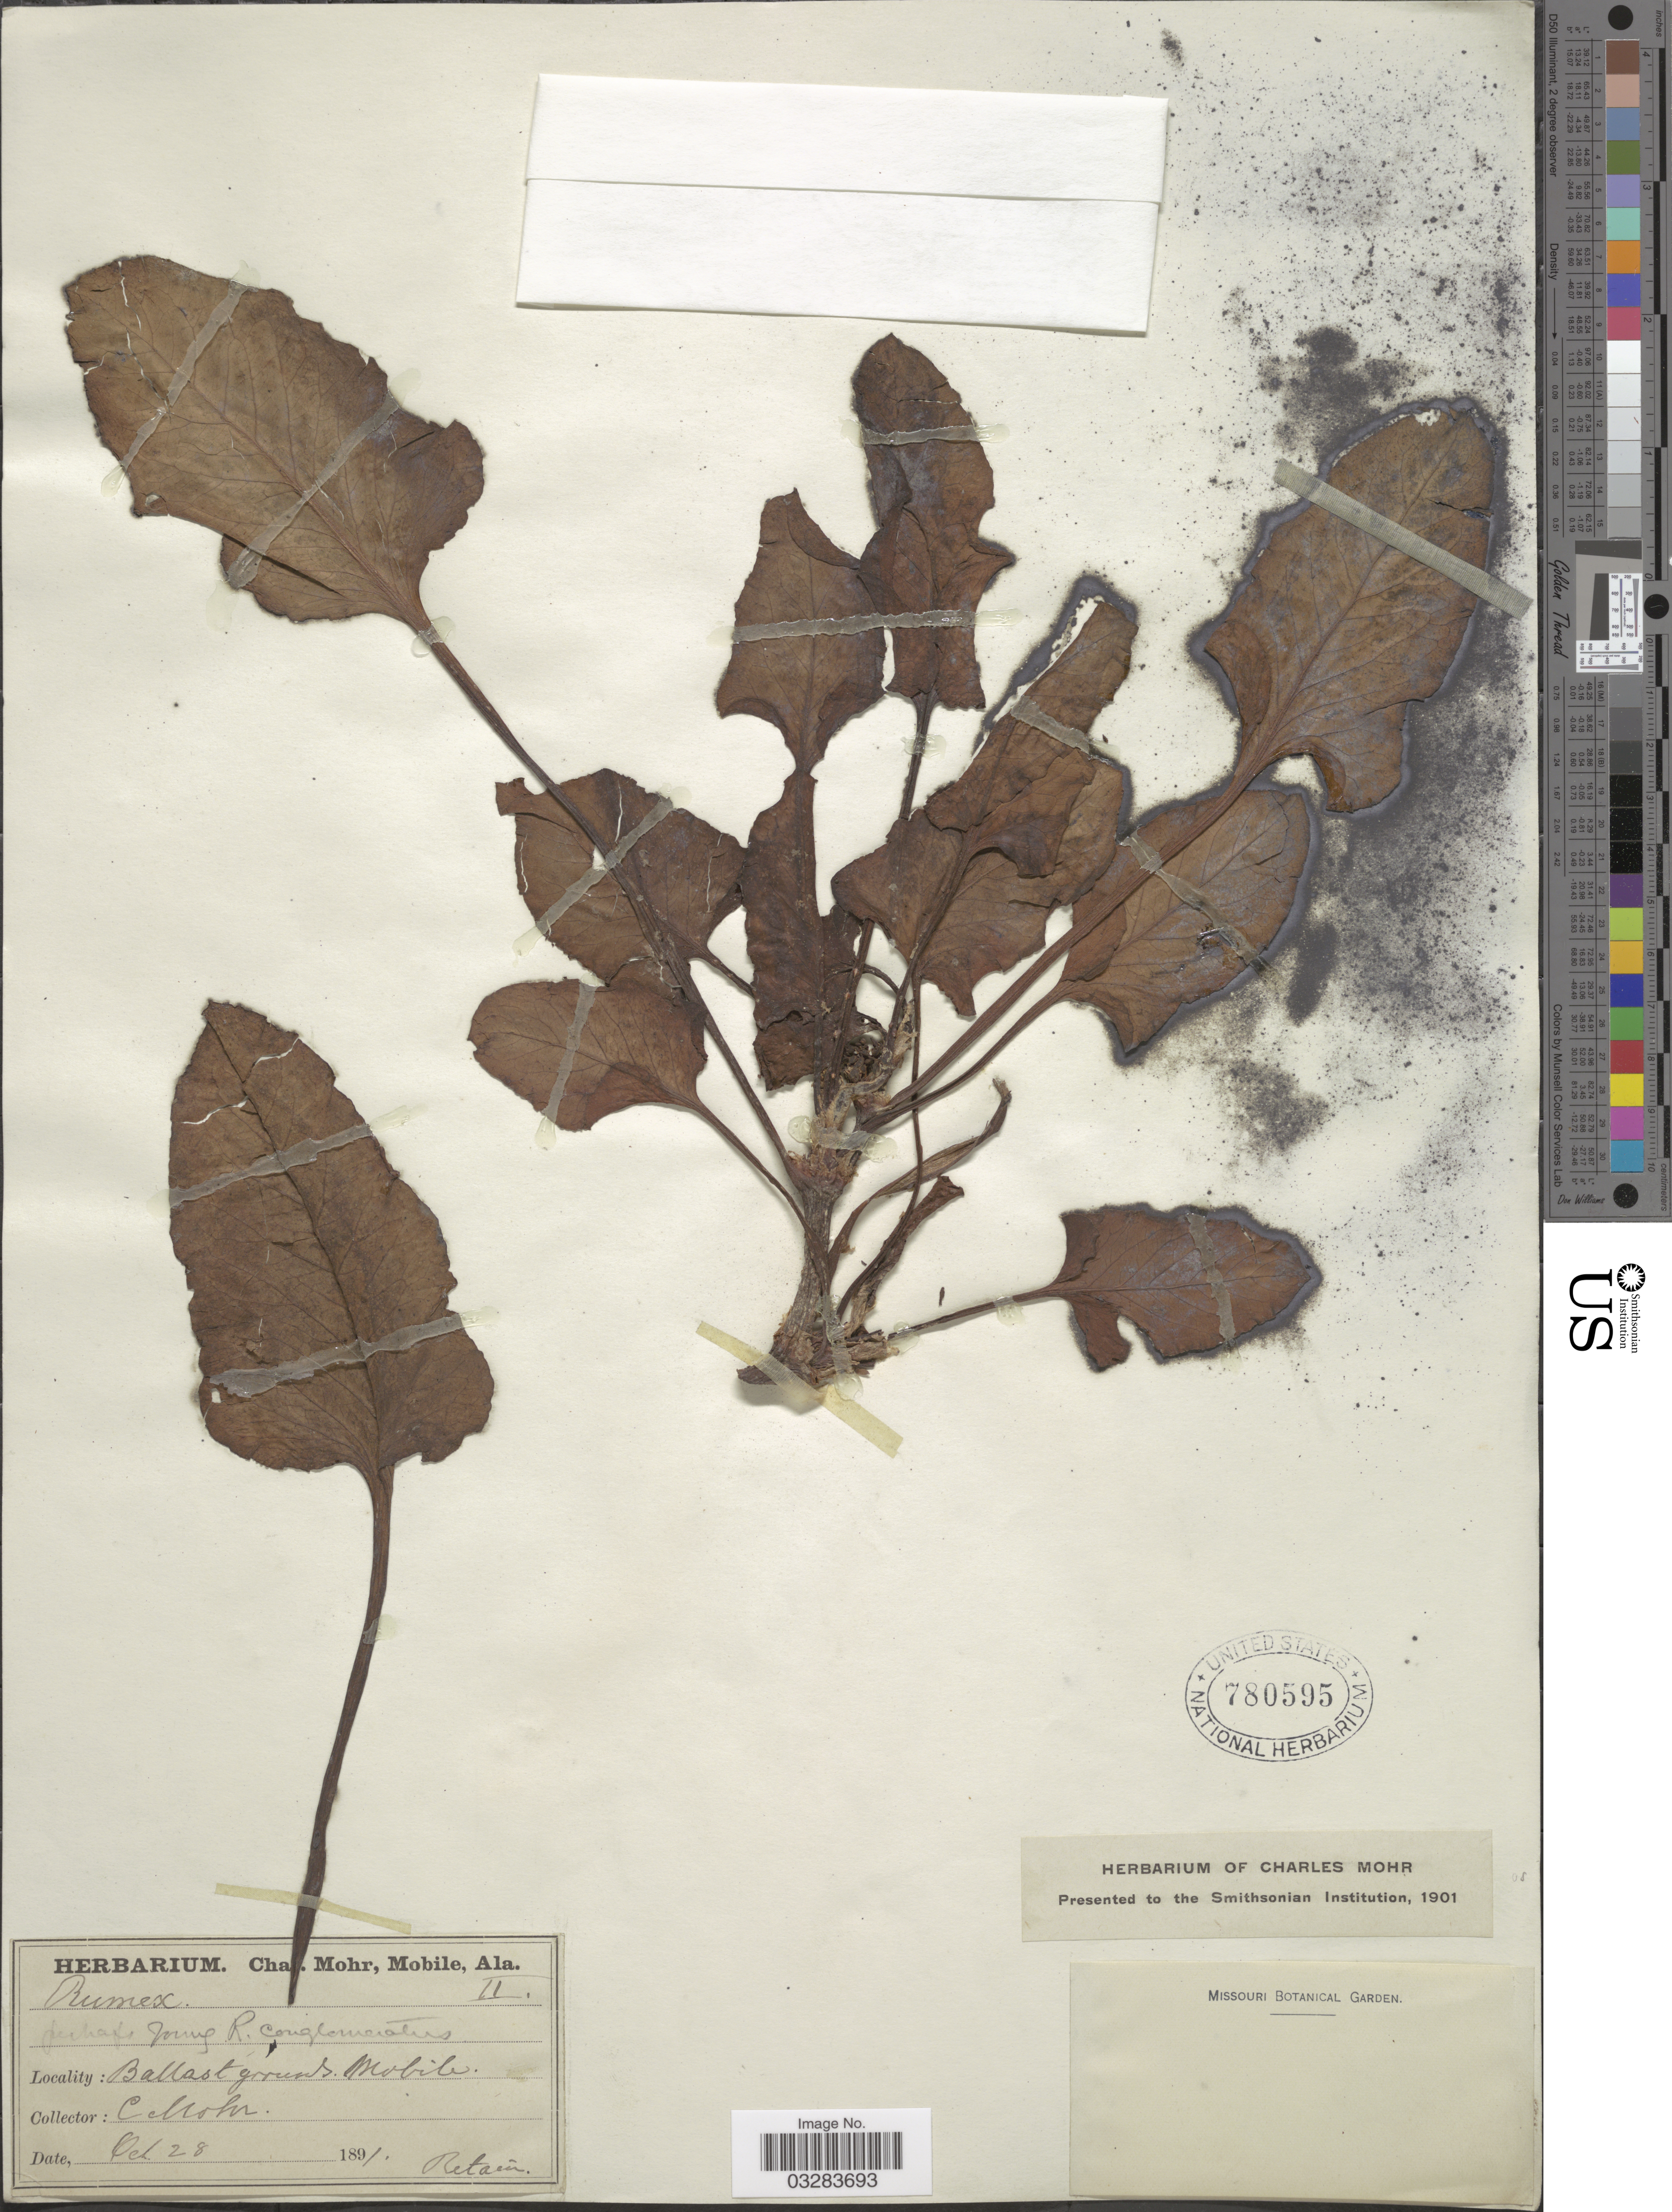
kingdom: Plantae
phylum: Tracheophyta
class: Magnoliopsida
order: Caryophyllales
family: Polygonaceae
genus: Rumex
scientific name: Rumex conglomeratus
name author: Murray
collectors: C. T. Mohr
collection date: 1891-10-28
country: United States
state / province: Alabama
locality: Ballast grounds, Mobile.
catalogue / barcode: US 780595